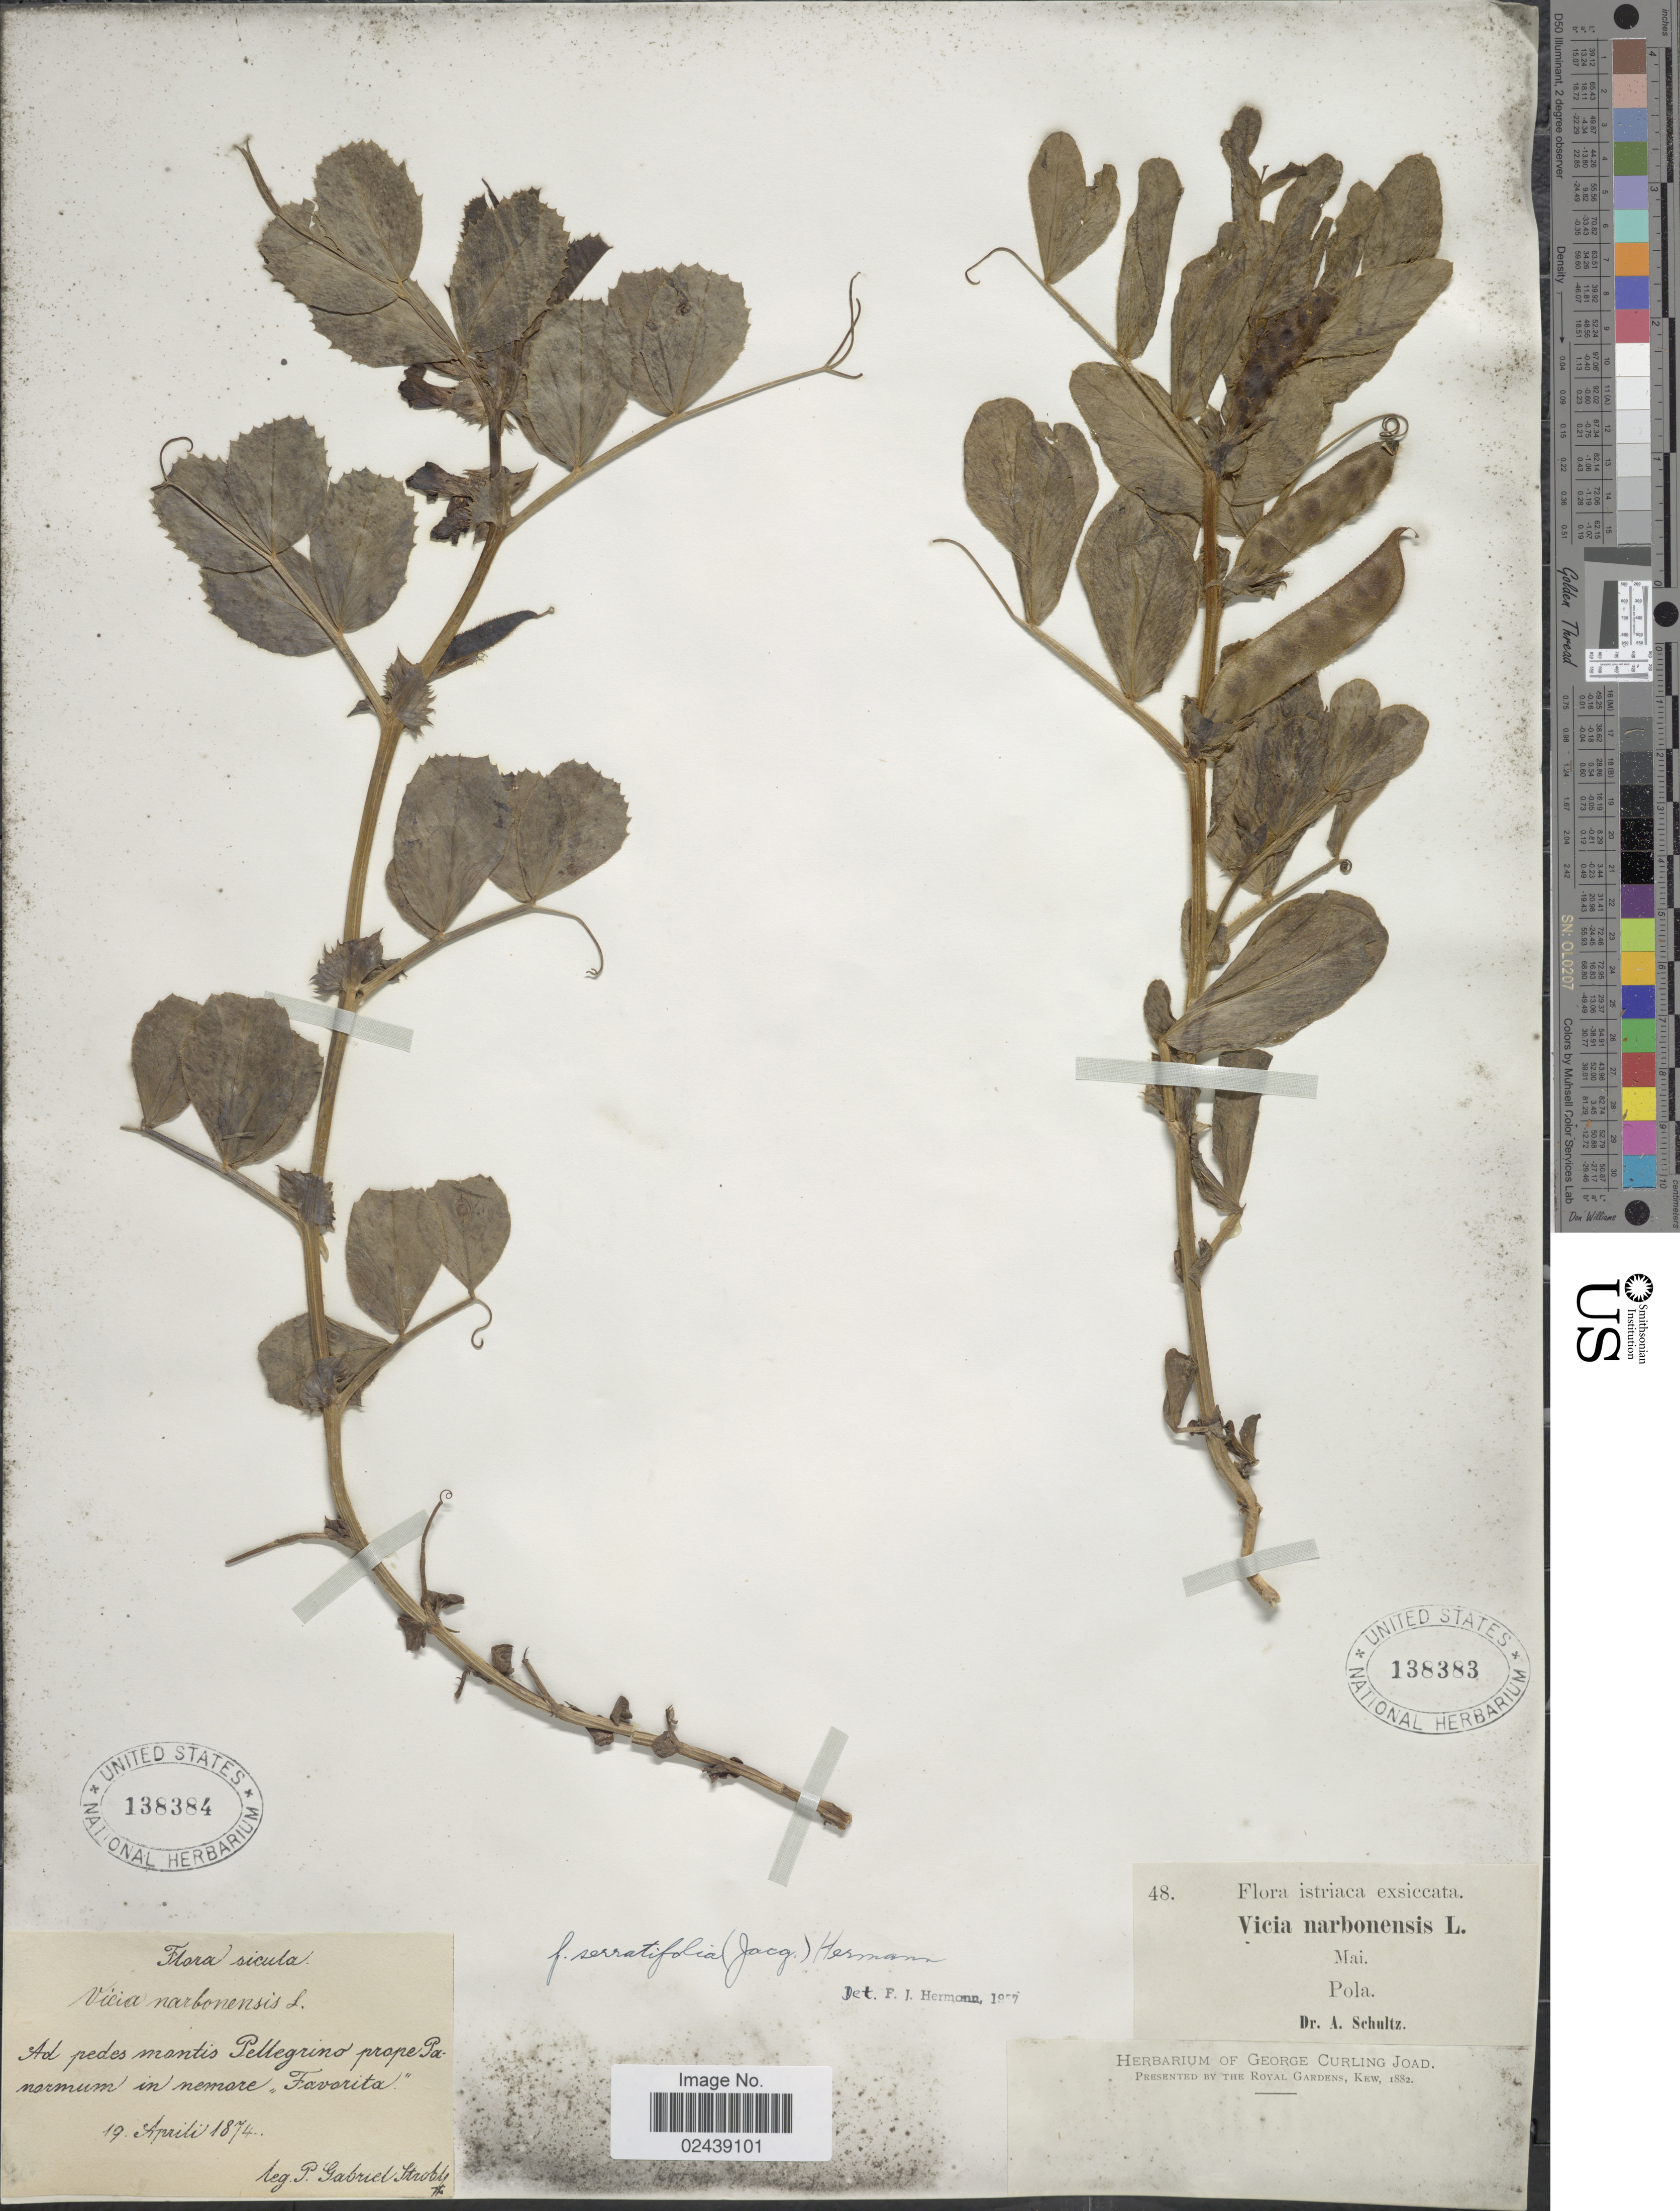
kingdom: Plantae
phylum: Tracheophyta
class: Magnoliopsida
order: Fabales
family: Fabaceae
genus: Vicia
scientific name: Vicia narbonensis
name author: L.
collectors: A. Schultz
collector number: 48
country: Croatia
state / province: Istria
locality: Istriaca, Pola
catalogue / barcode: US 138383